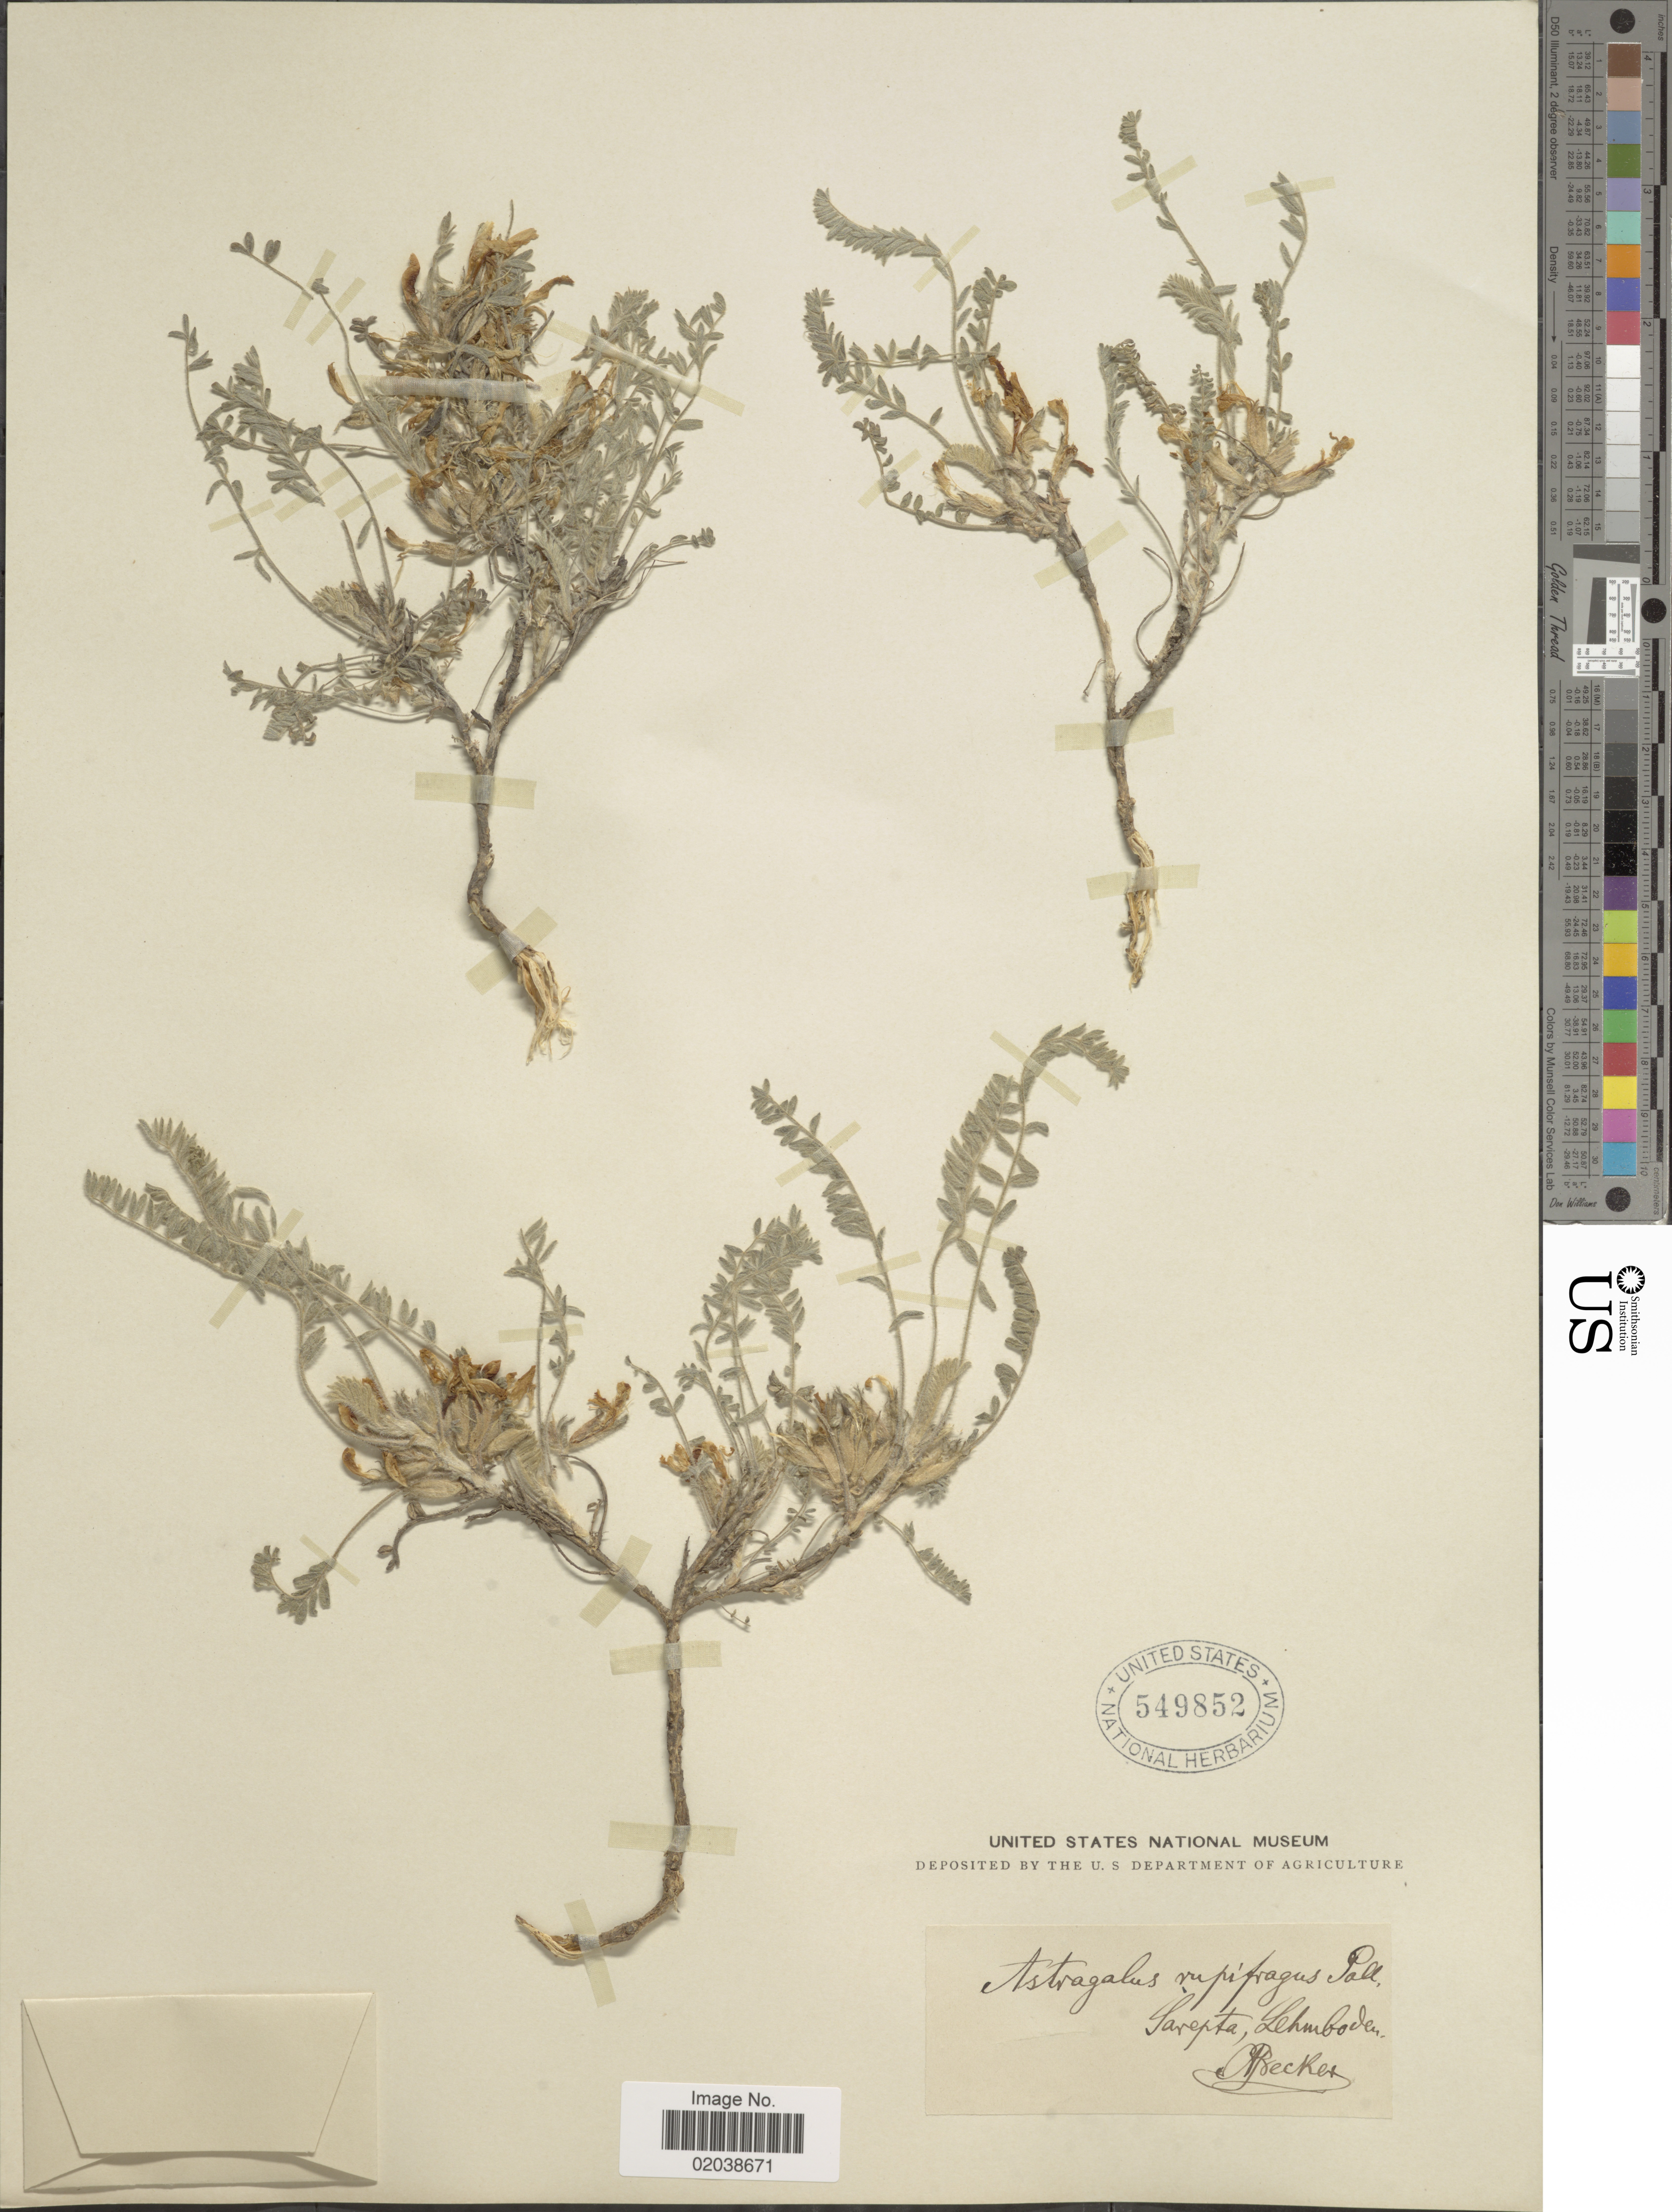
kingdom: Plantae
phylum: Tracheophyta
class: Magnoliopsida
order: Fabales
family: Fabaceae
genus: Astragalus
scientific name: Astragalus rupifragus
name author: Pall.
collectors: A. Becker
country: Russian Federation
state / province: Volgograd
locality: Sarepta, Lehmboden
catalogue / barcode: US 549852